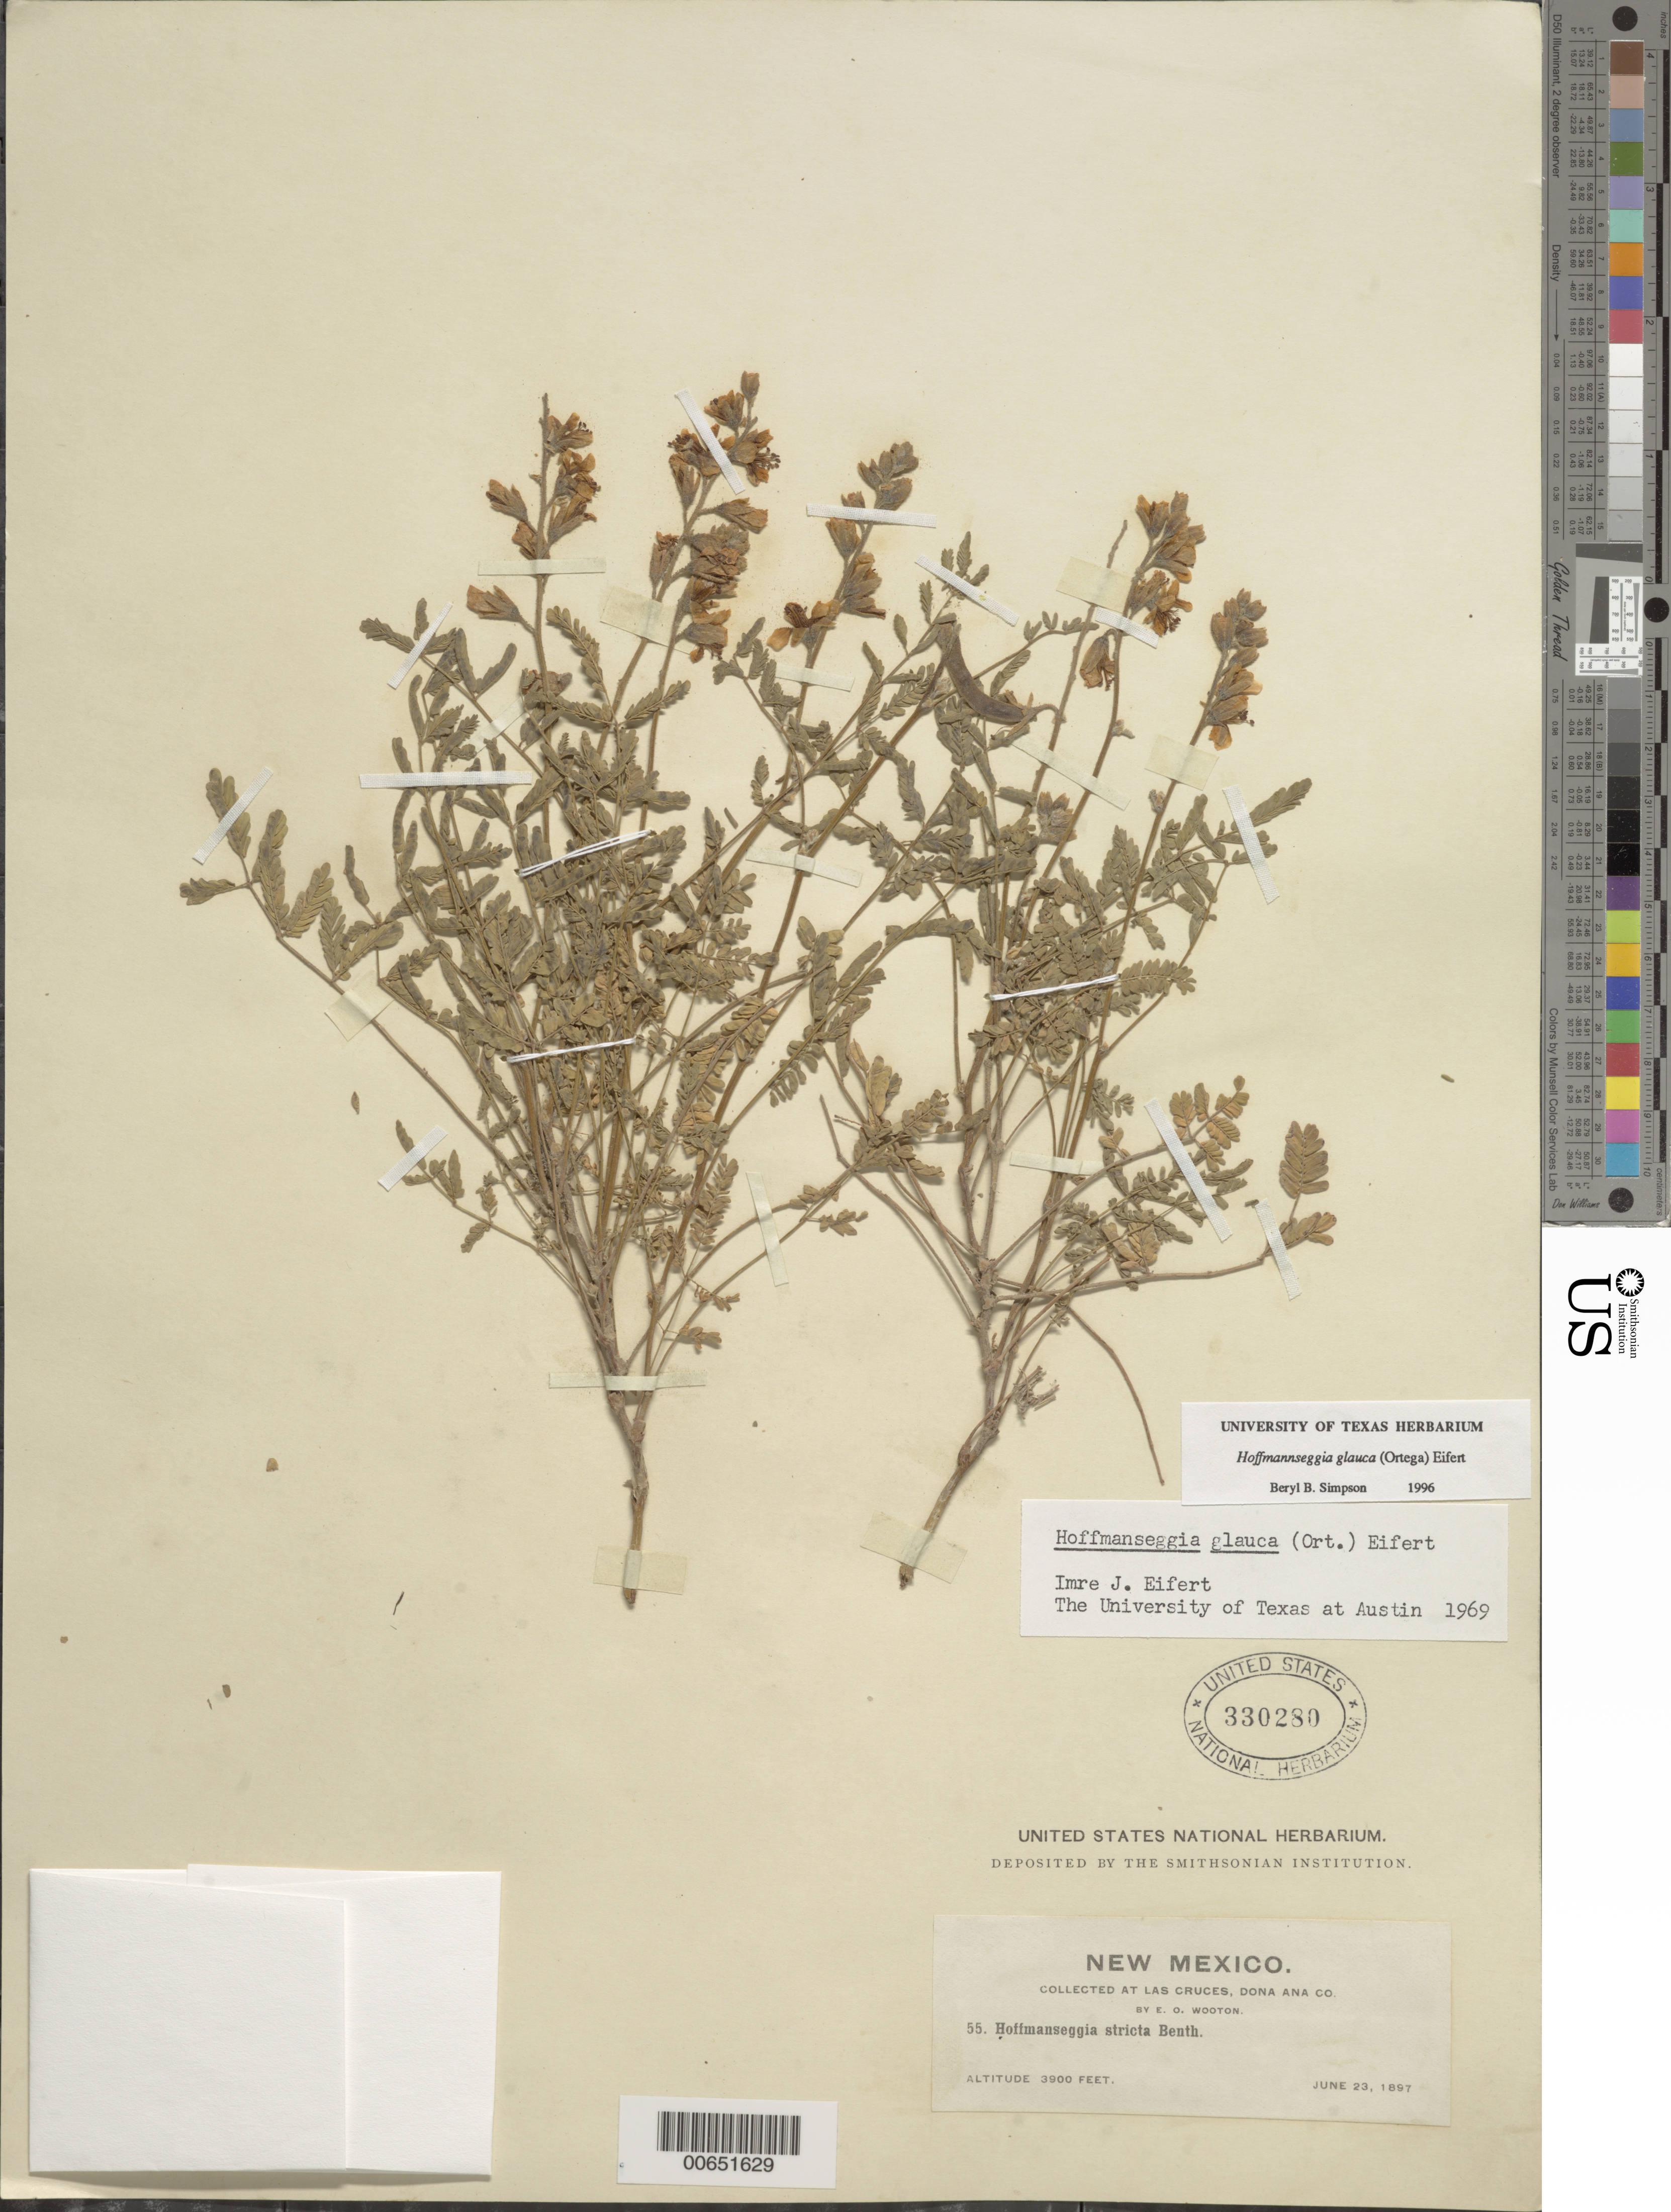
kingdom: Plantae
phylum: Tracheophyta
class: Magnoliopsida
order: Fabales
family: Fabaceae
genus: Hoffmannseggia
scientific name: Hoffmannseggia glauca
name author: (Ortega) Eifert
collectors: E. O. Wooton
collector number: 55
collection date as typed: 23 Jun 1897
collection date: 1897-06-23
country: United States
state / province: New Mexico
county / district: Dona Ana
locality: Las Cruces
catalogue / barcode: US 330280